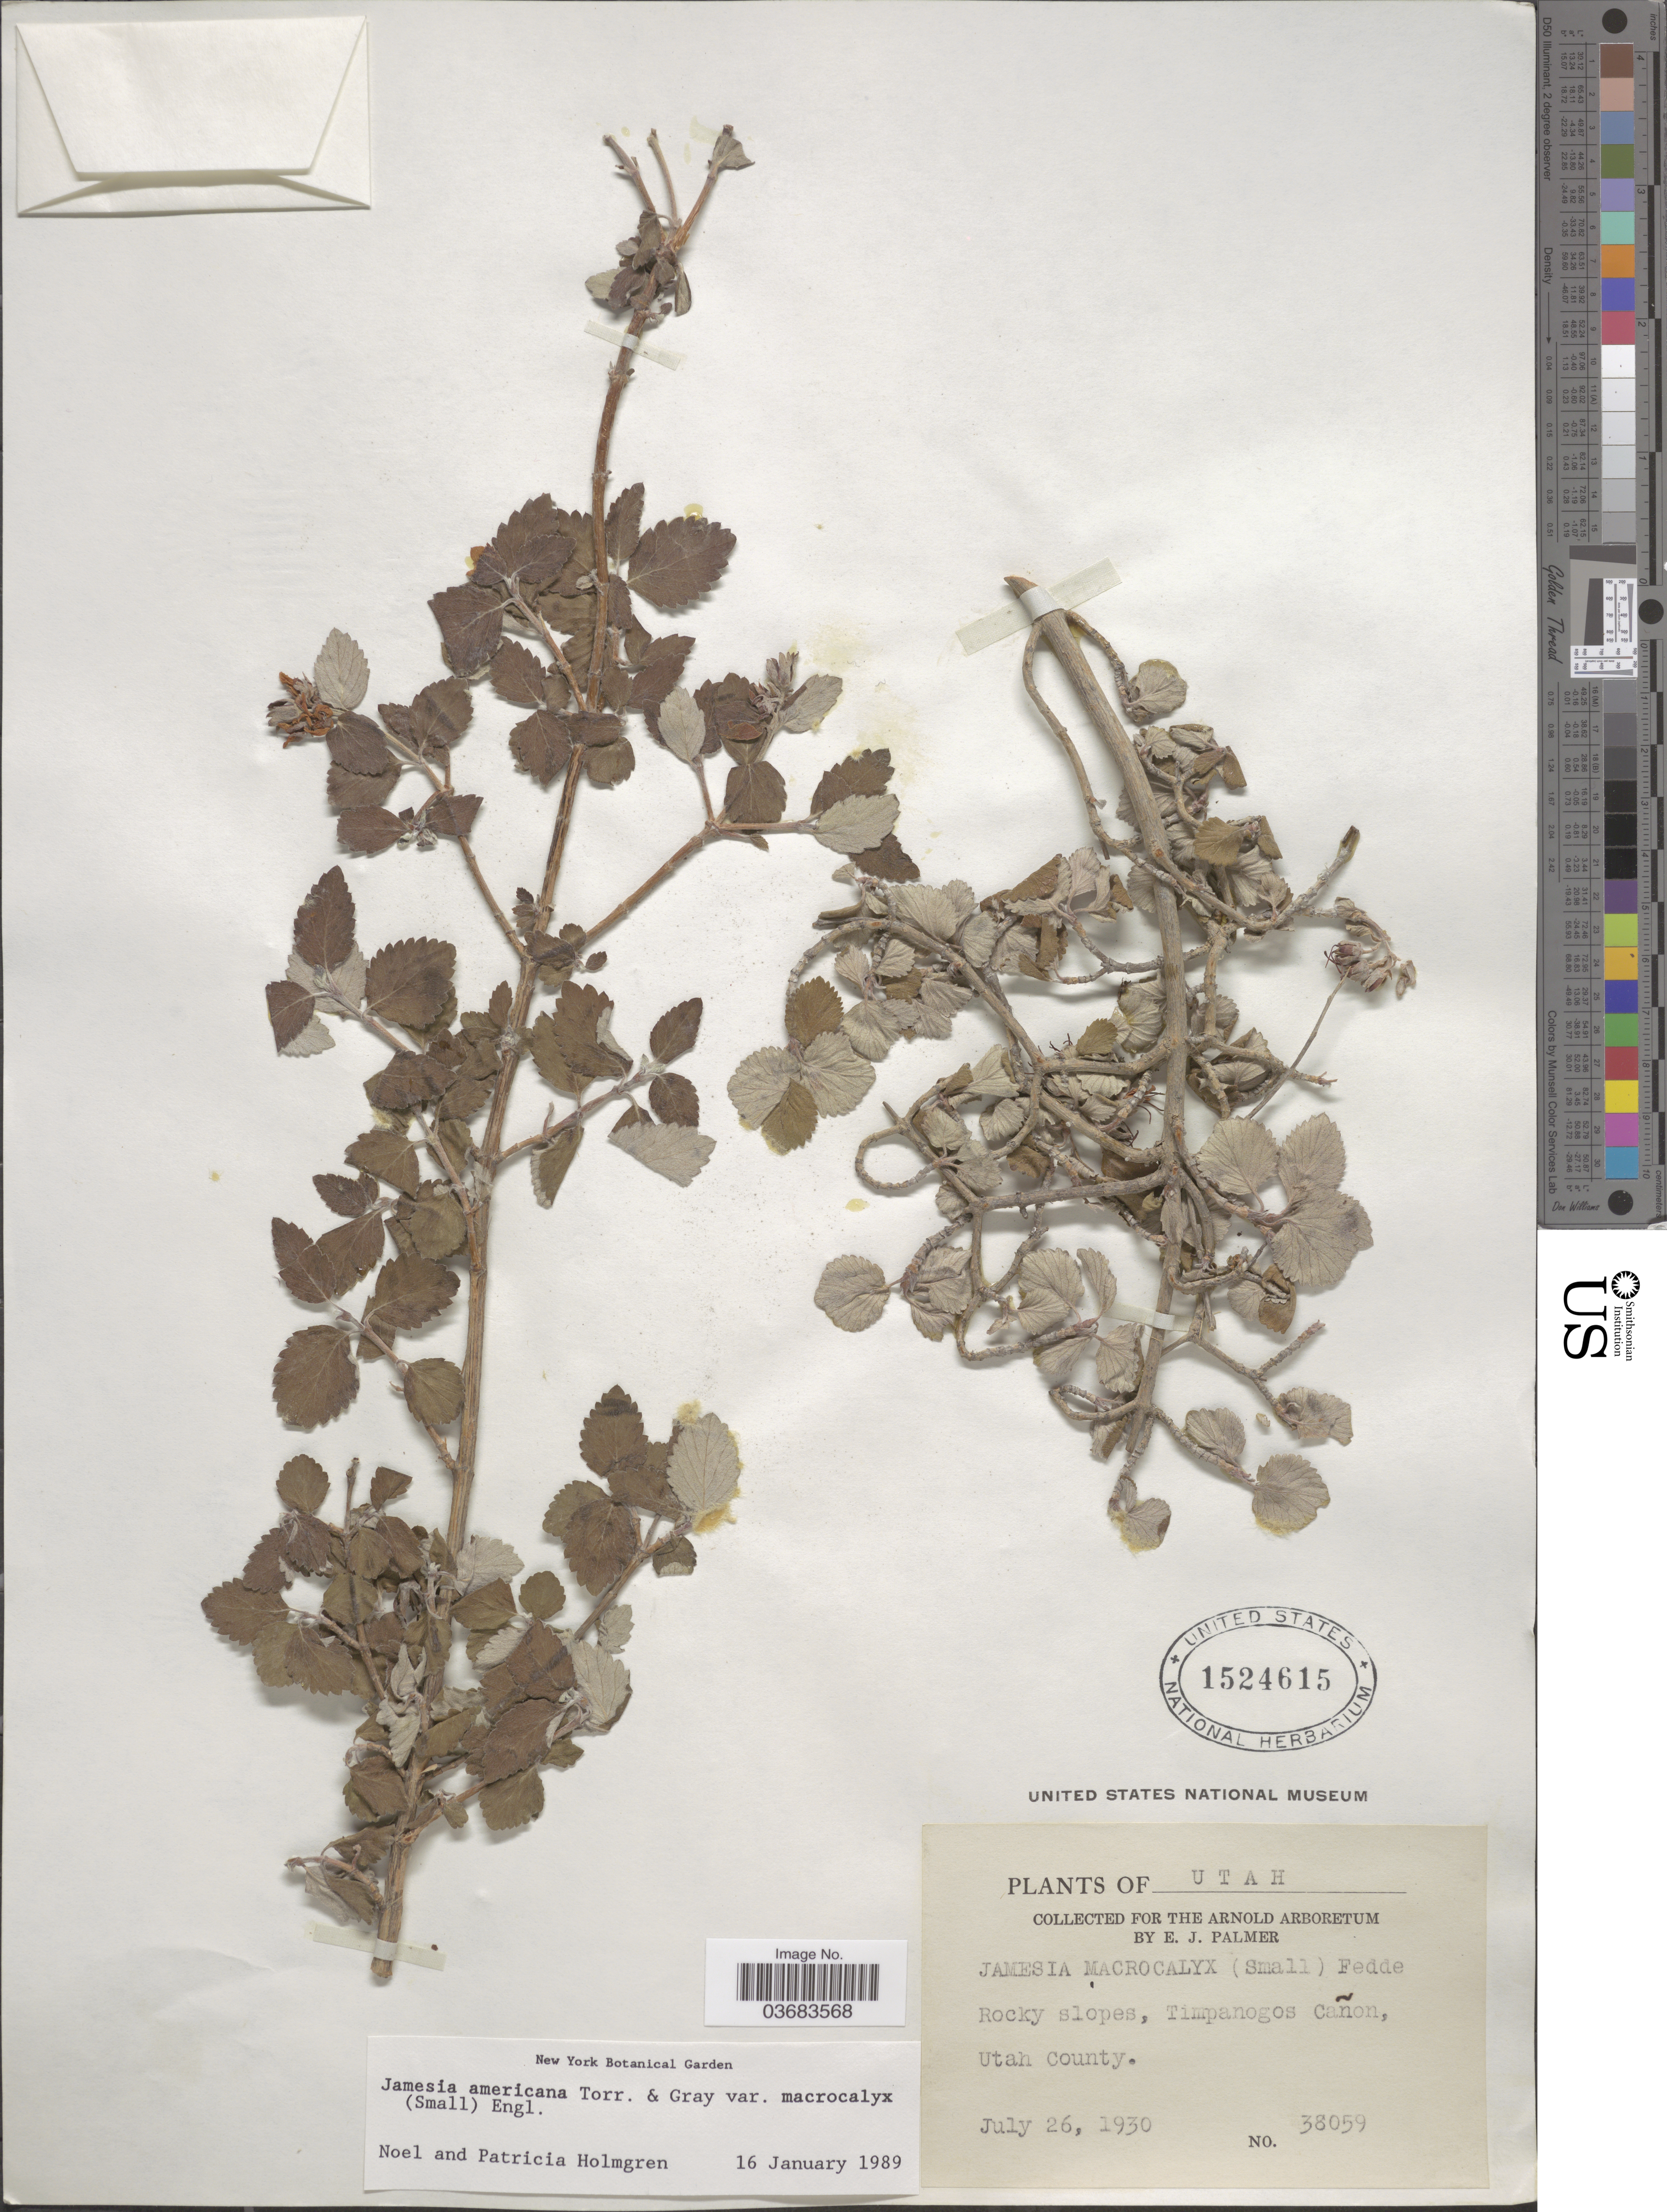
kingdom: Plantae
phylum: Tracheophyta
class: Magnoliopsida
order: Cornales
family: Hydrangeaceae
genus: Edwinia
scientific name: Edwinia americana var. americana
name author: (Torr. & A. Gray) A. Heller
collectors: E. J. Palmer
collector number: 38059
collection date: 1930-07-26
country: United States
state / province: Utah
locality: Timpanogos Cañon, Utah County.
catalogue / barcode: US 1524615